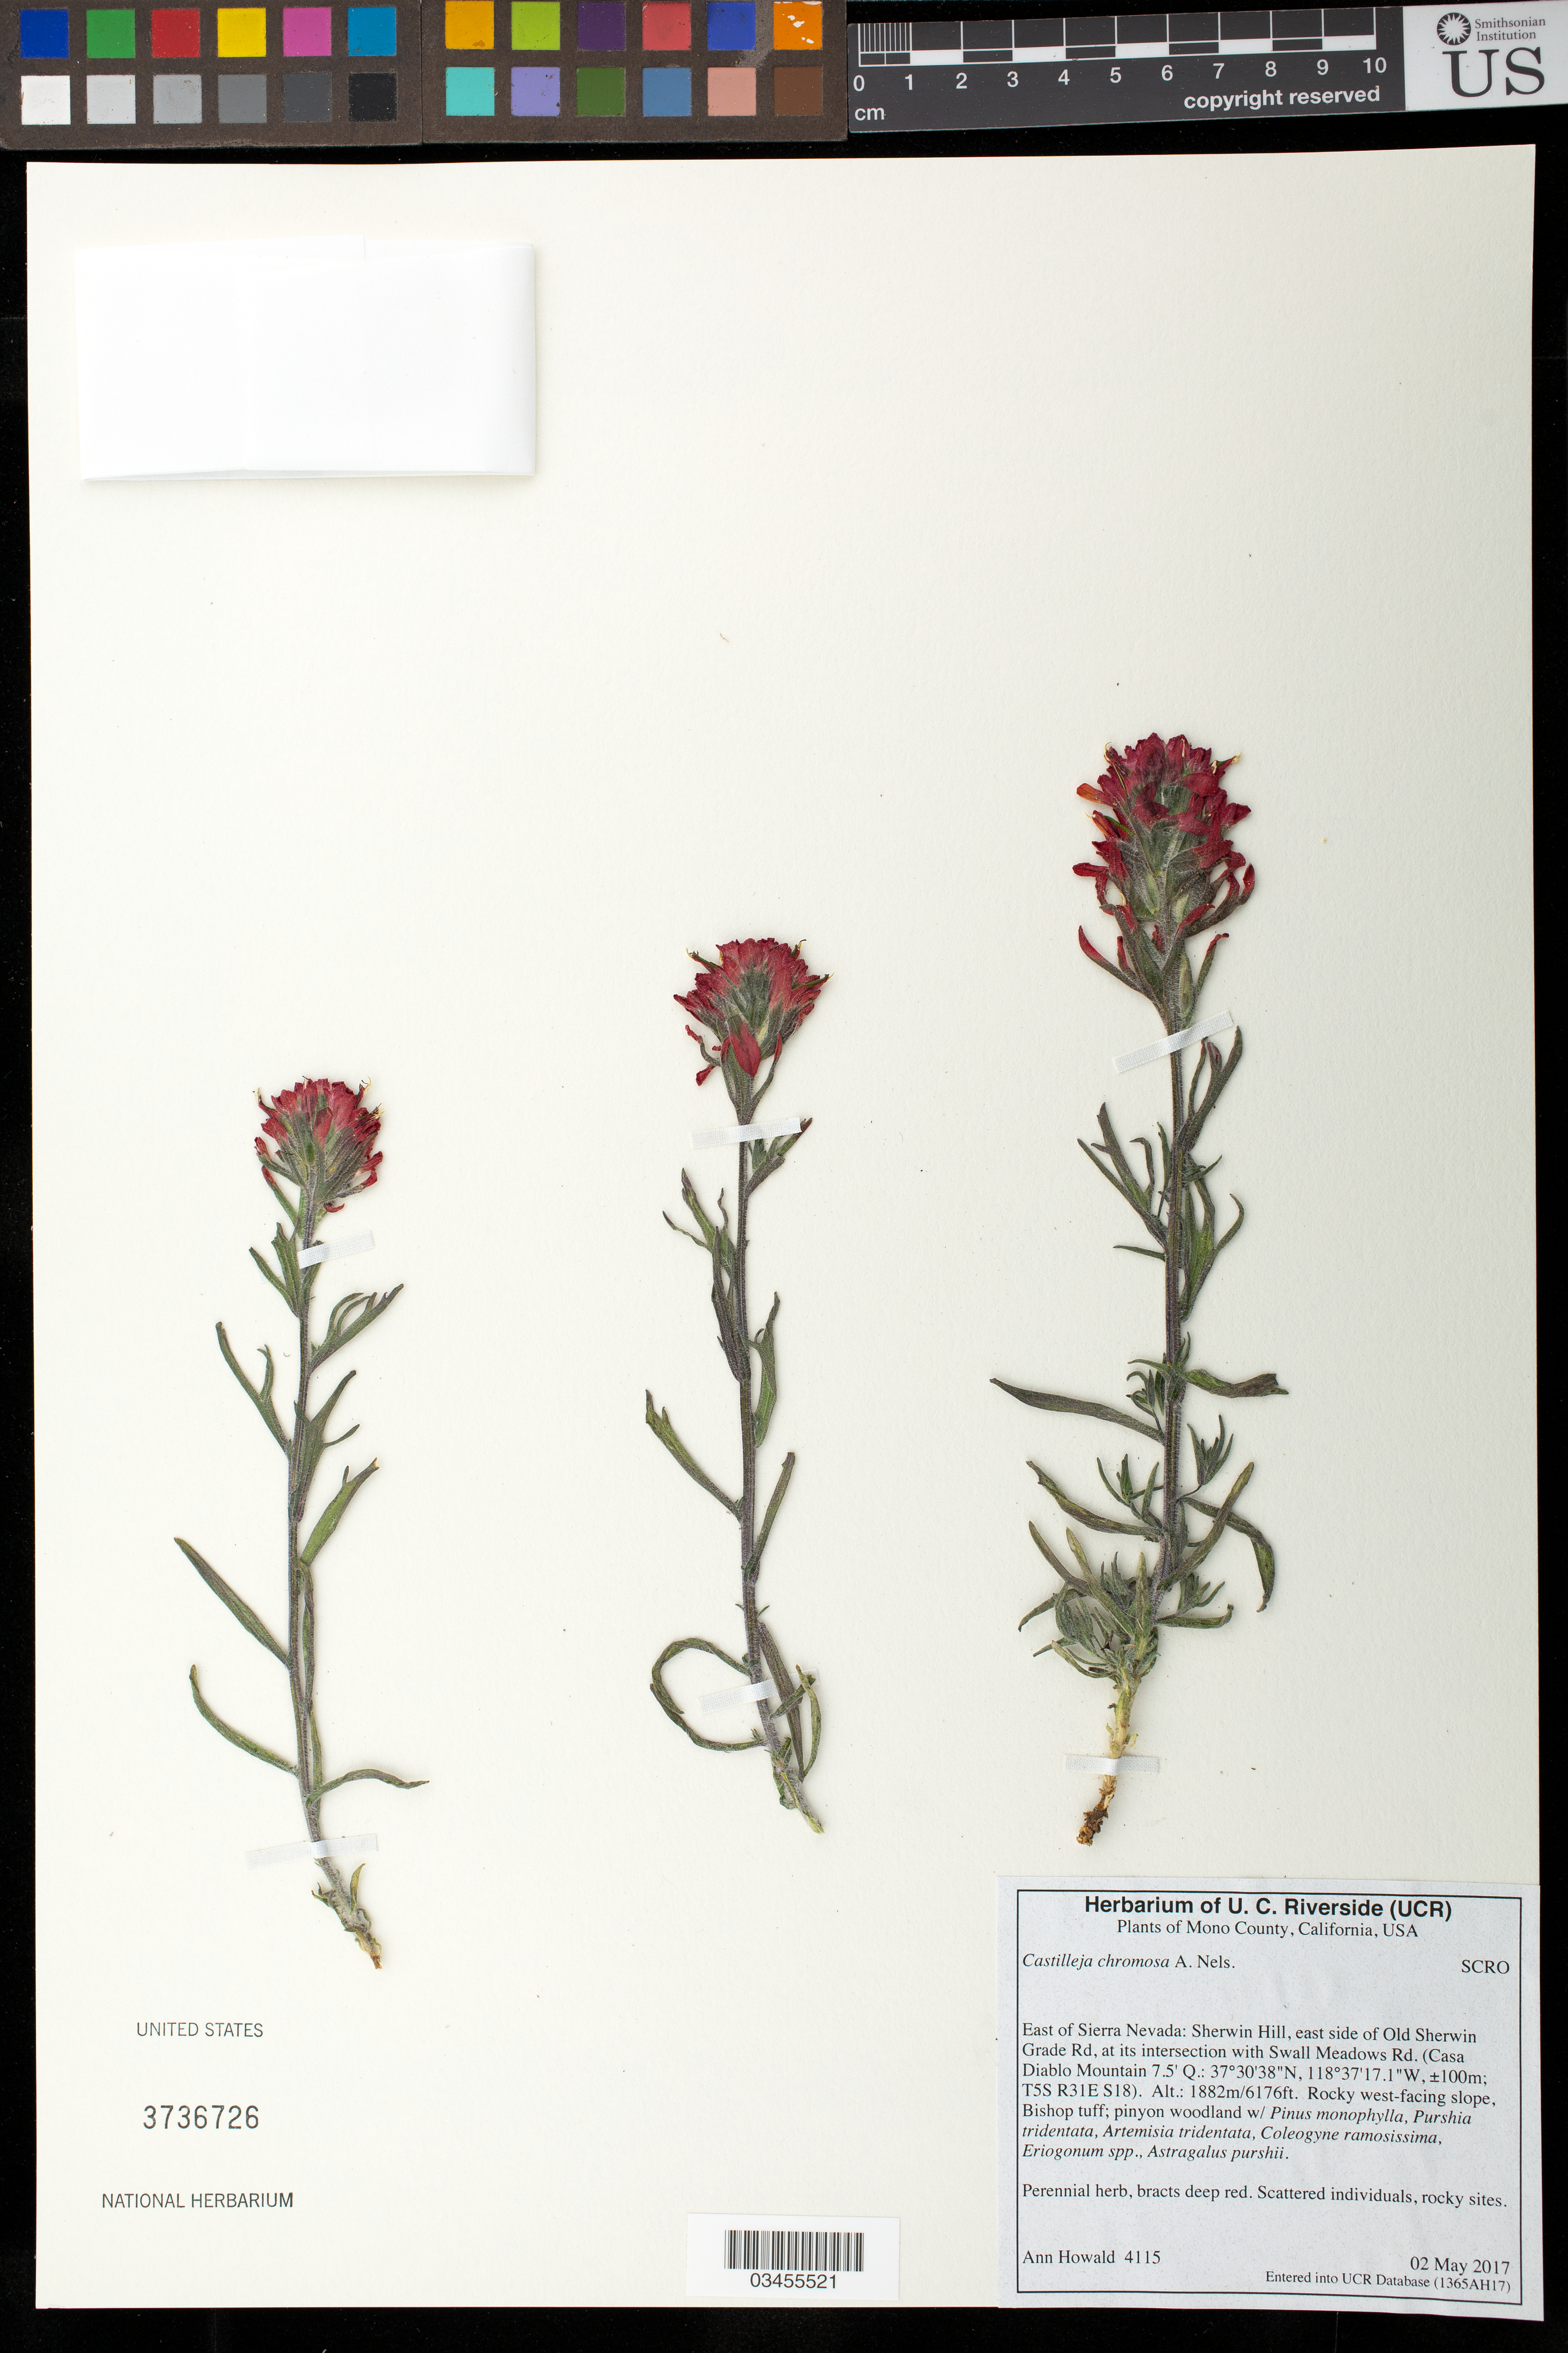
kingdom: Plantae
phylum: Tracheophyta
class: Magnoliopsida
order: Lamiales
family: Orobanchaceae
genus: Castilleja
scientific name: Castilleja chromosa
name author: A. Nelson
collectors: A. Howald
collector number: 4115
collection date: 2017-05-02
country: United States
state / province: California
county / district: Mono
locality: East of Sierra Nevada: Sherwin Hill, east side of Old Sherwin Grade Rd., at its intersection with Swall Meadows Rd. (Casa Diablo Mountain 7.5' Q.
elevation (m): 1882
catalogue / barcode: US 3736726